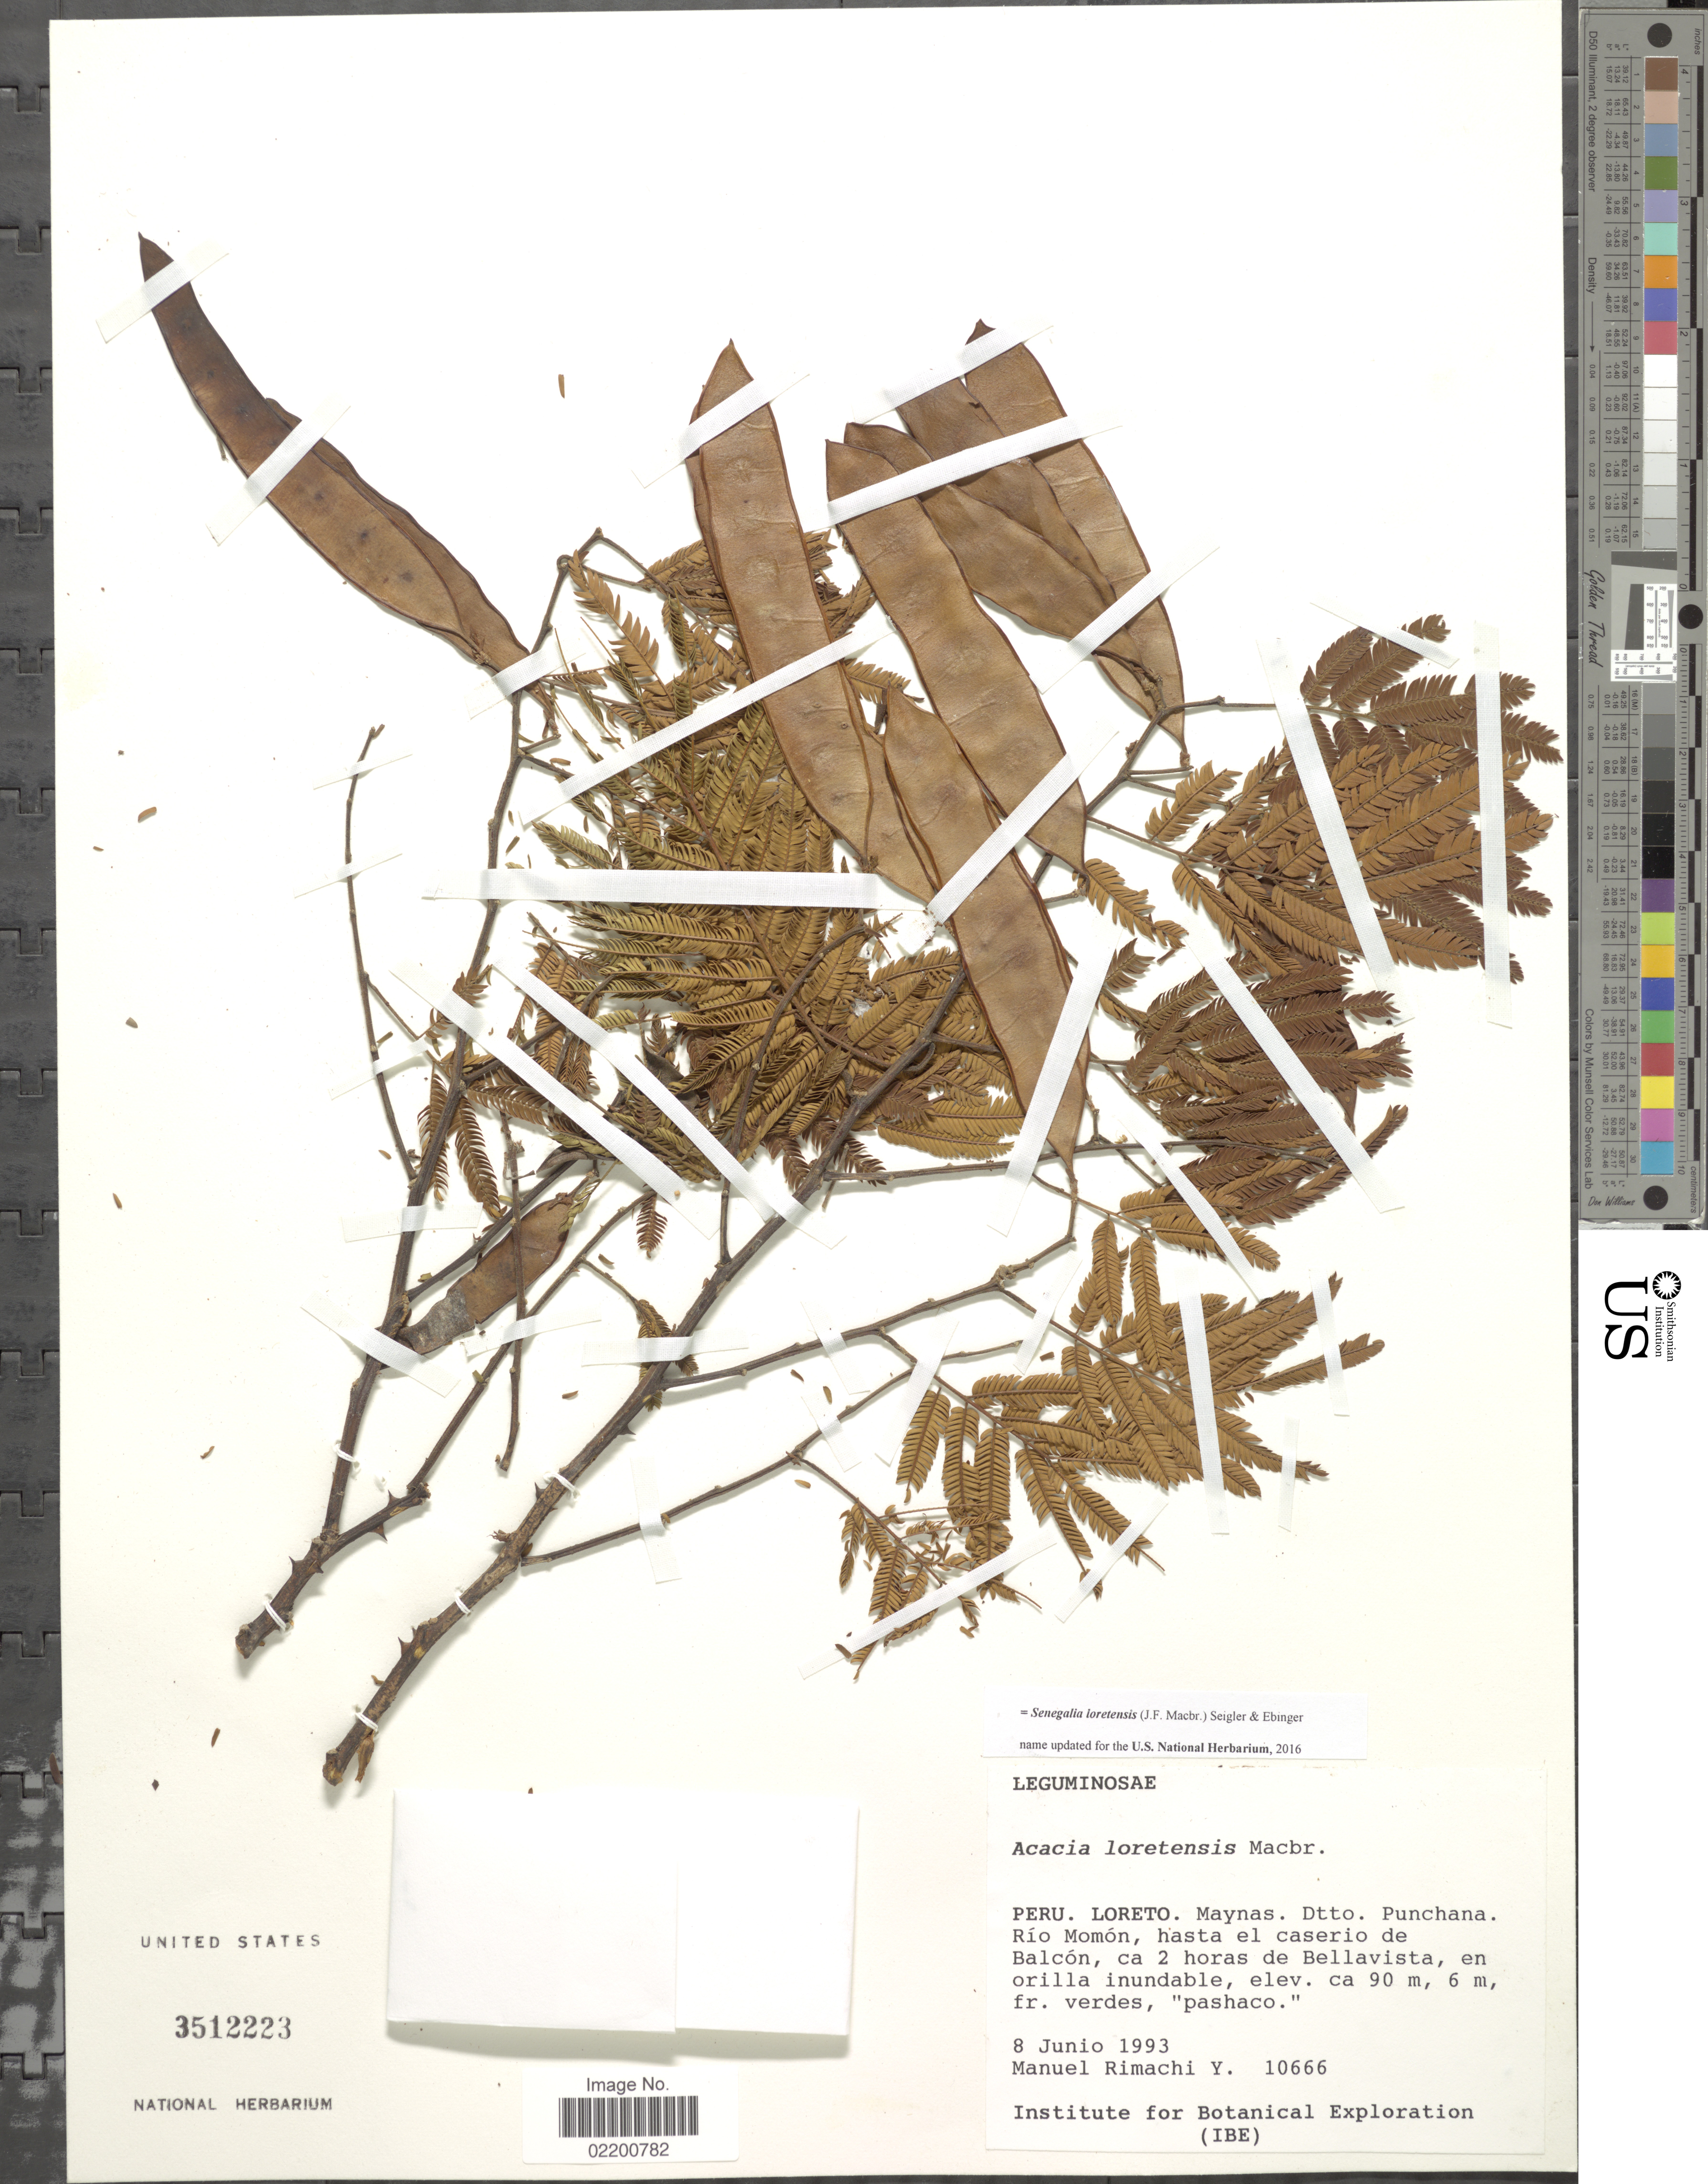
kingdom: Plantae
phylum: Tracheophyta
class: Magnoliopsida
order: Fabales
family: Fabaceae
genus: Senegalia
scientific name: Senegalia loretensis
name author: (J.F. Macbr.) Seigler & Ebinger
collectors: M. Rimachi Y.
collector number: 10666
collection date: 1993-06-08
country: Peru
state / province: Loreto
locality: Maynas, Dtto, Punchana, Rio Momon, hasta el caserio de Balcon, ca. 2 horas de Bellavista, en orilla inundable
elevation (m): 90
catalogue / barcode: US 3512223